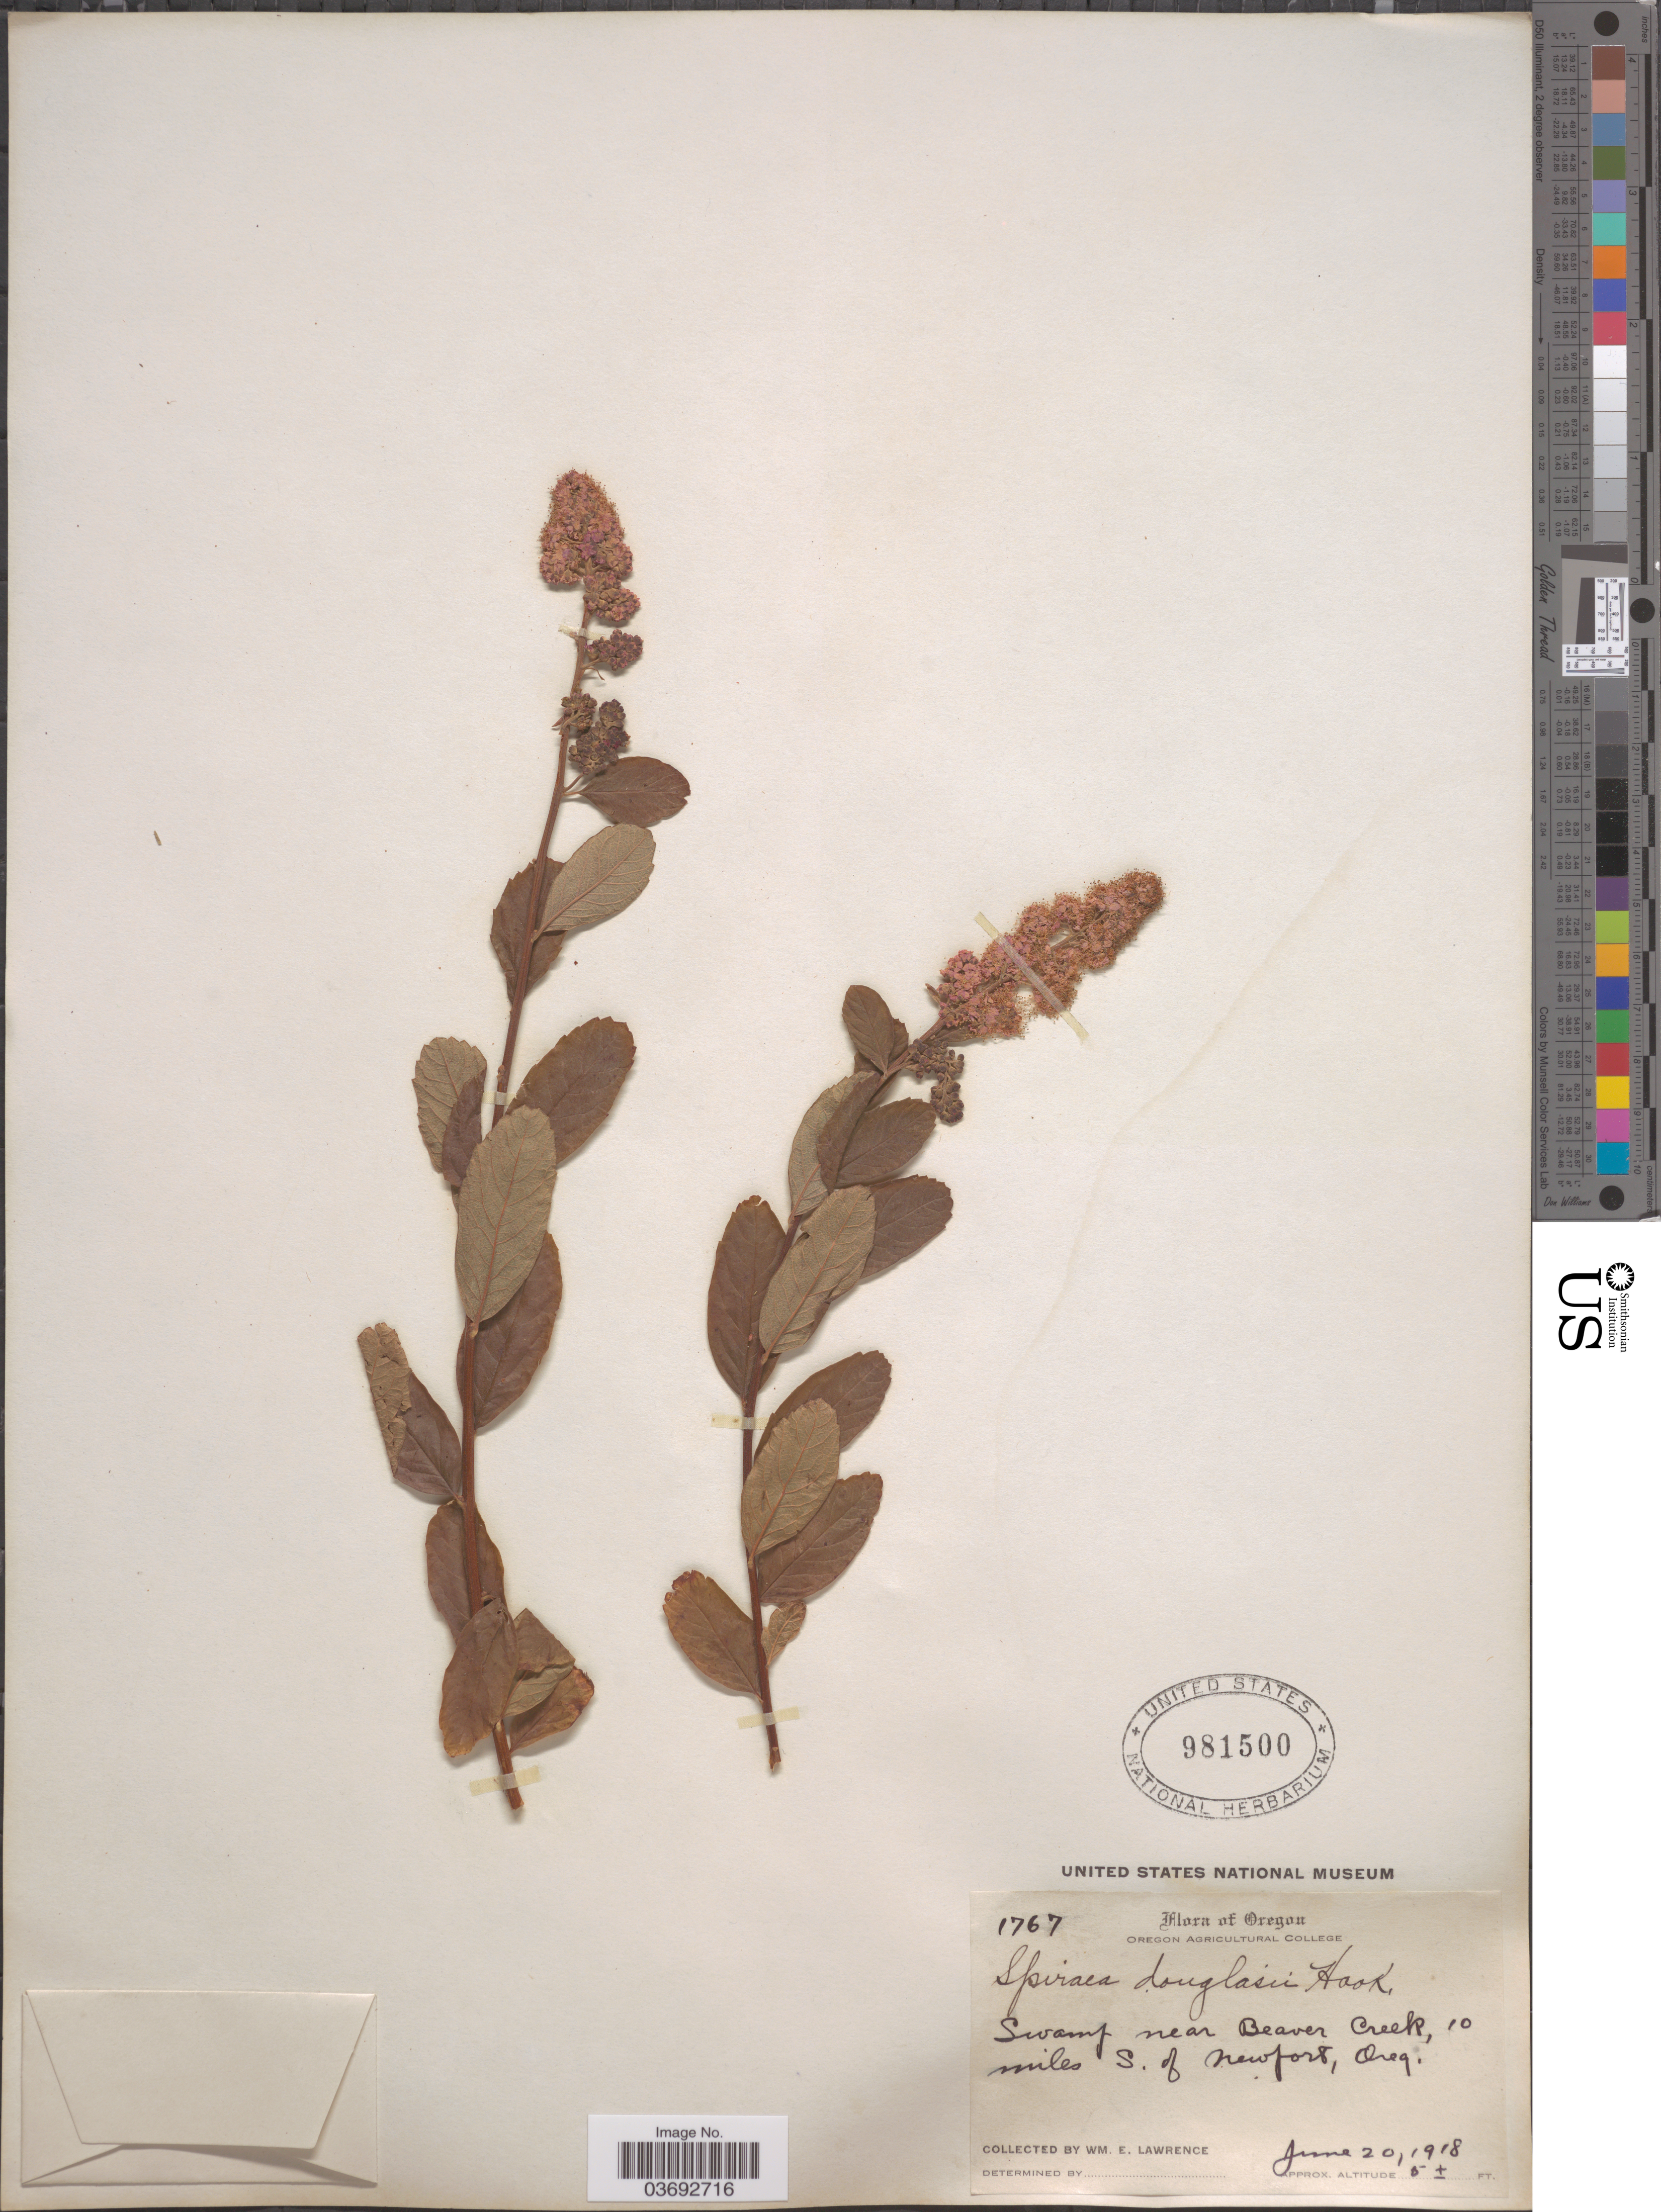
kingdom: Plantae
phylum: Tracheophyta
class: Magnoliopsida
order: Rosales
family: Rosaceae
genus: Spiraea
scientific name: Spiraea menziesii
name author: Hook.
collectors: W. Lawrence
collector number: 1767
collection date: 1918-06-20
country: United States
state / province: Oregon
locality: Swamp near Beaver Creek, 10 miles S. of Newport.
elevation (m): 2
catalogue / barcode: US 981500